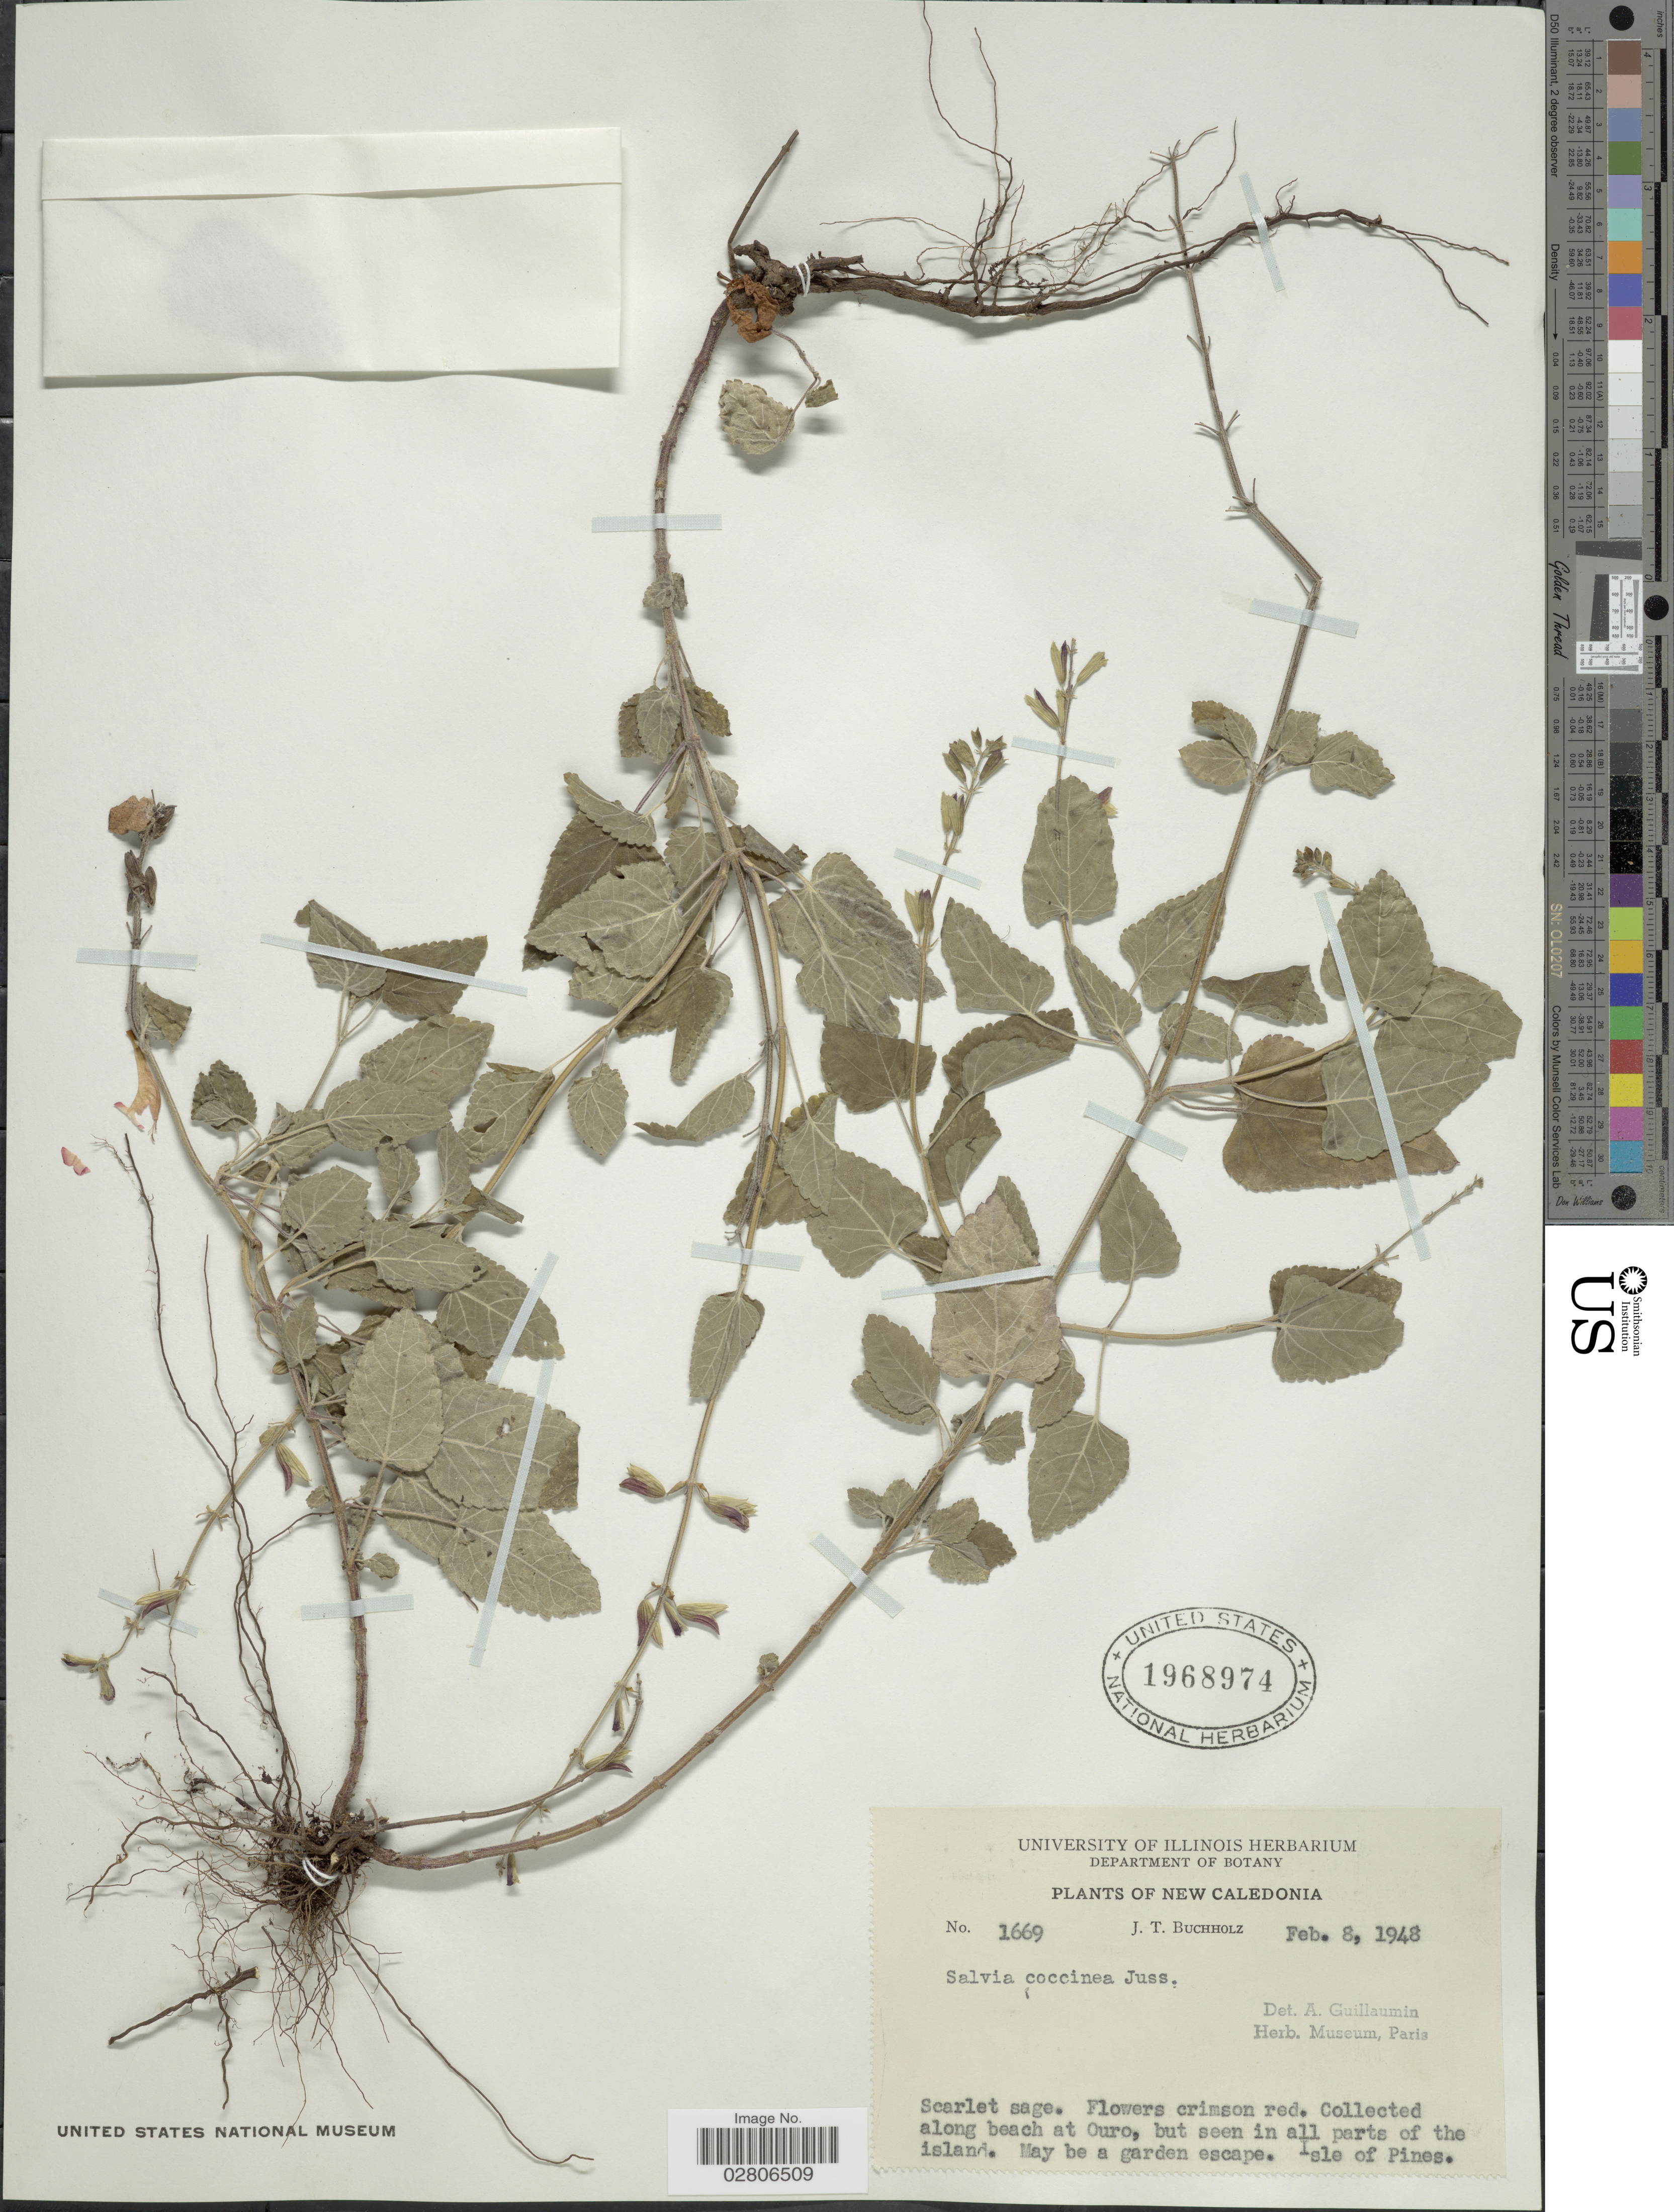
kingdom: Plantae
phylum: Tracheophyta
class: Magnoliopsida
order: Lamiales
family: Lamiaceae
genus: Salvia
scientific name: Salvia coccinea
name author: Etlinger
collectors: J. T. Buchholz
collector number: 1669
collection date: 1948-02-08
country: New Caledonia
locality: Along beach at Ouro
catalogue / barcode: US 1968974